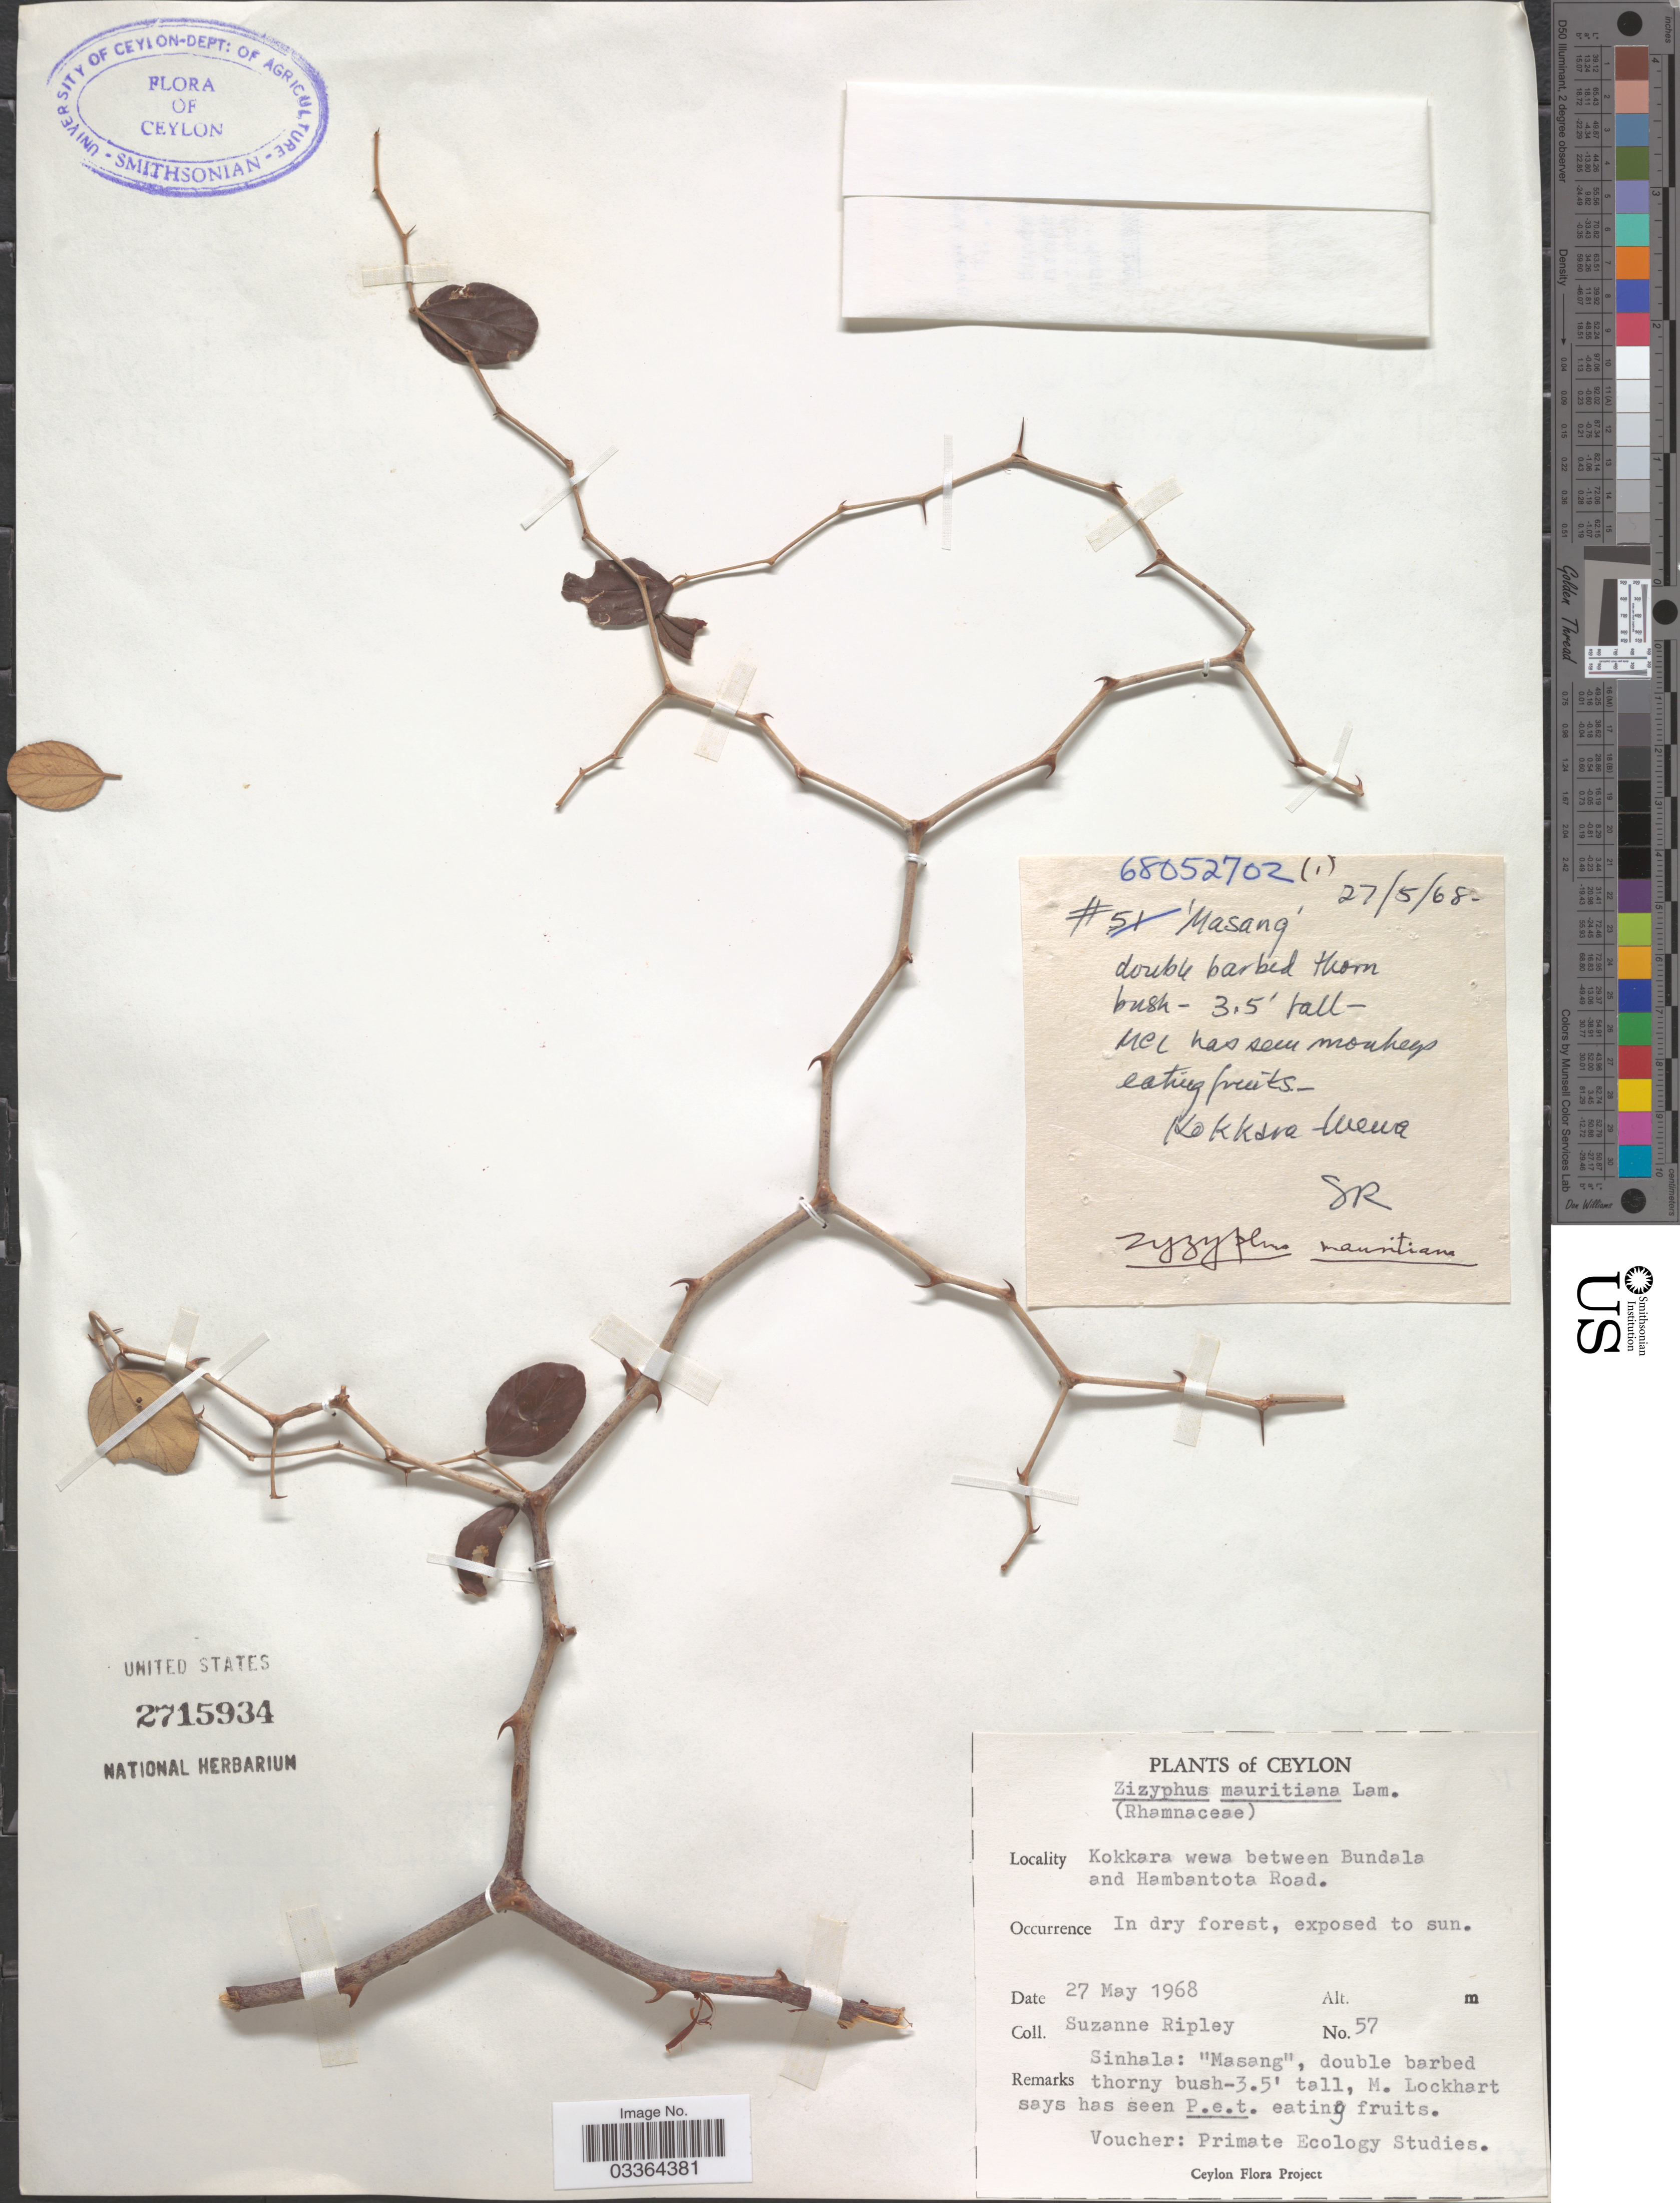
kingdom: Plantae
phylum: Tracheophyta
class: Magnoliopsida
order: Rosales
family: Rhamnaceae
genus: Ziziphus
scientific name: Ziziphus mauritiana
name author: Lam.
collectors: S. Ripley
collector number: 57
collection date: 1968-05-27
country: Sri Lanka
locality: Ceylon. Kokkara wewa between Bundala and Hambantota Road.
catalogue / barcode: US 2715934